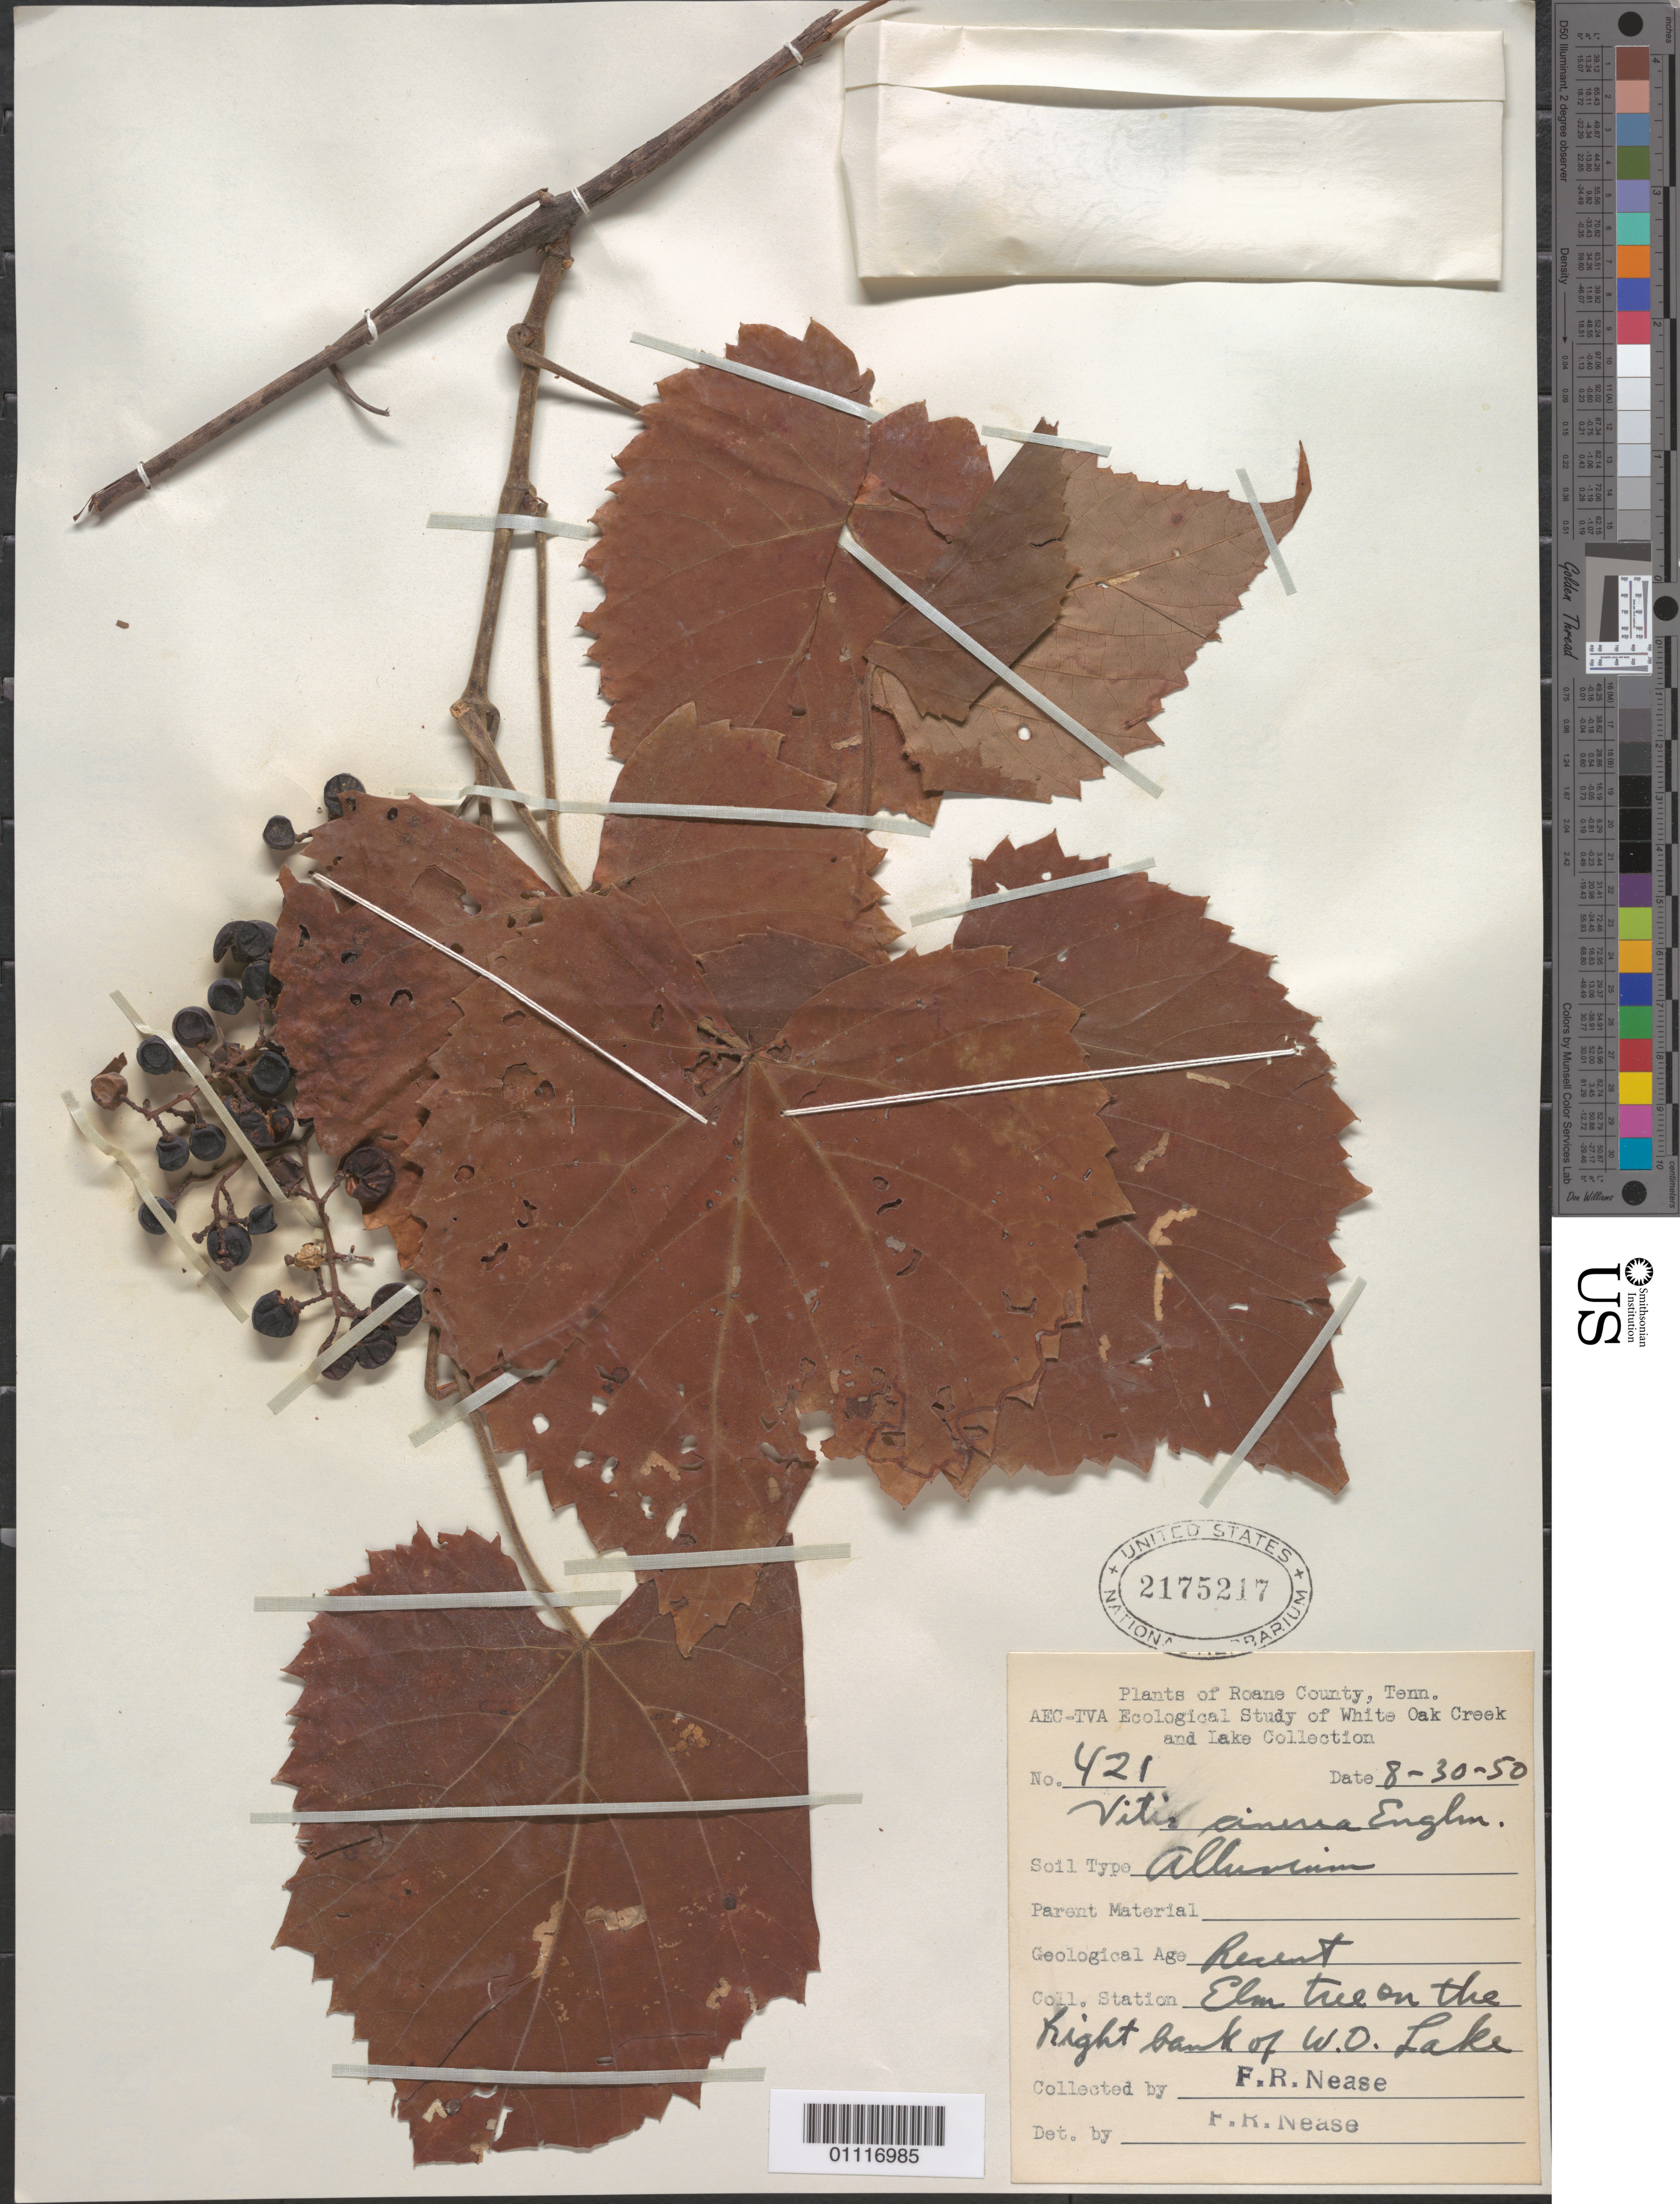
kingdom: Plantae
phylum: Tracheophyta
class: Magnoliopsida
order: Vitales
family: Vitaceae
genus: Vitis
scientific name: Vitis cinerea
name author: (Engelm.) Millardet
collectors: F. Nease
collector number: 421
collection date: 1950-08-30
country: United States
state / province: Tennessee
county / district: Roane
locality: Elm tree on the Kight bank of W.O. Lake.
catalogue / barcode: US 2175217